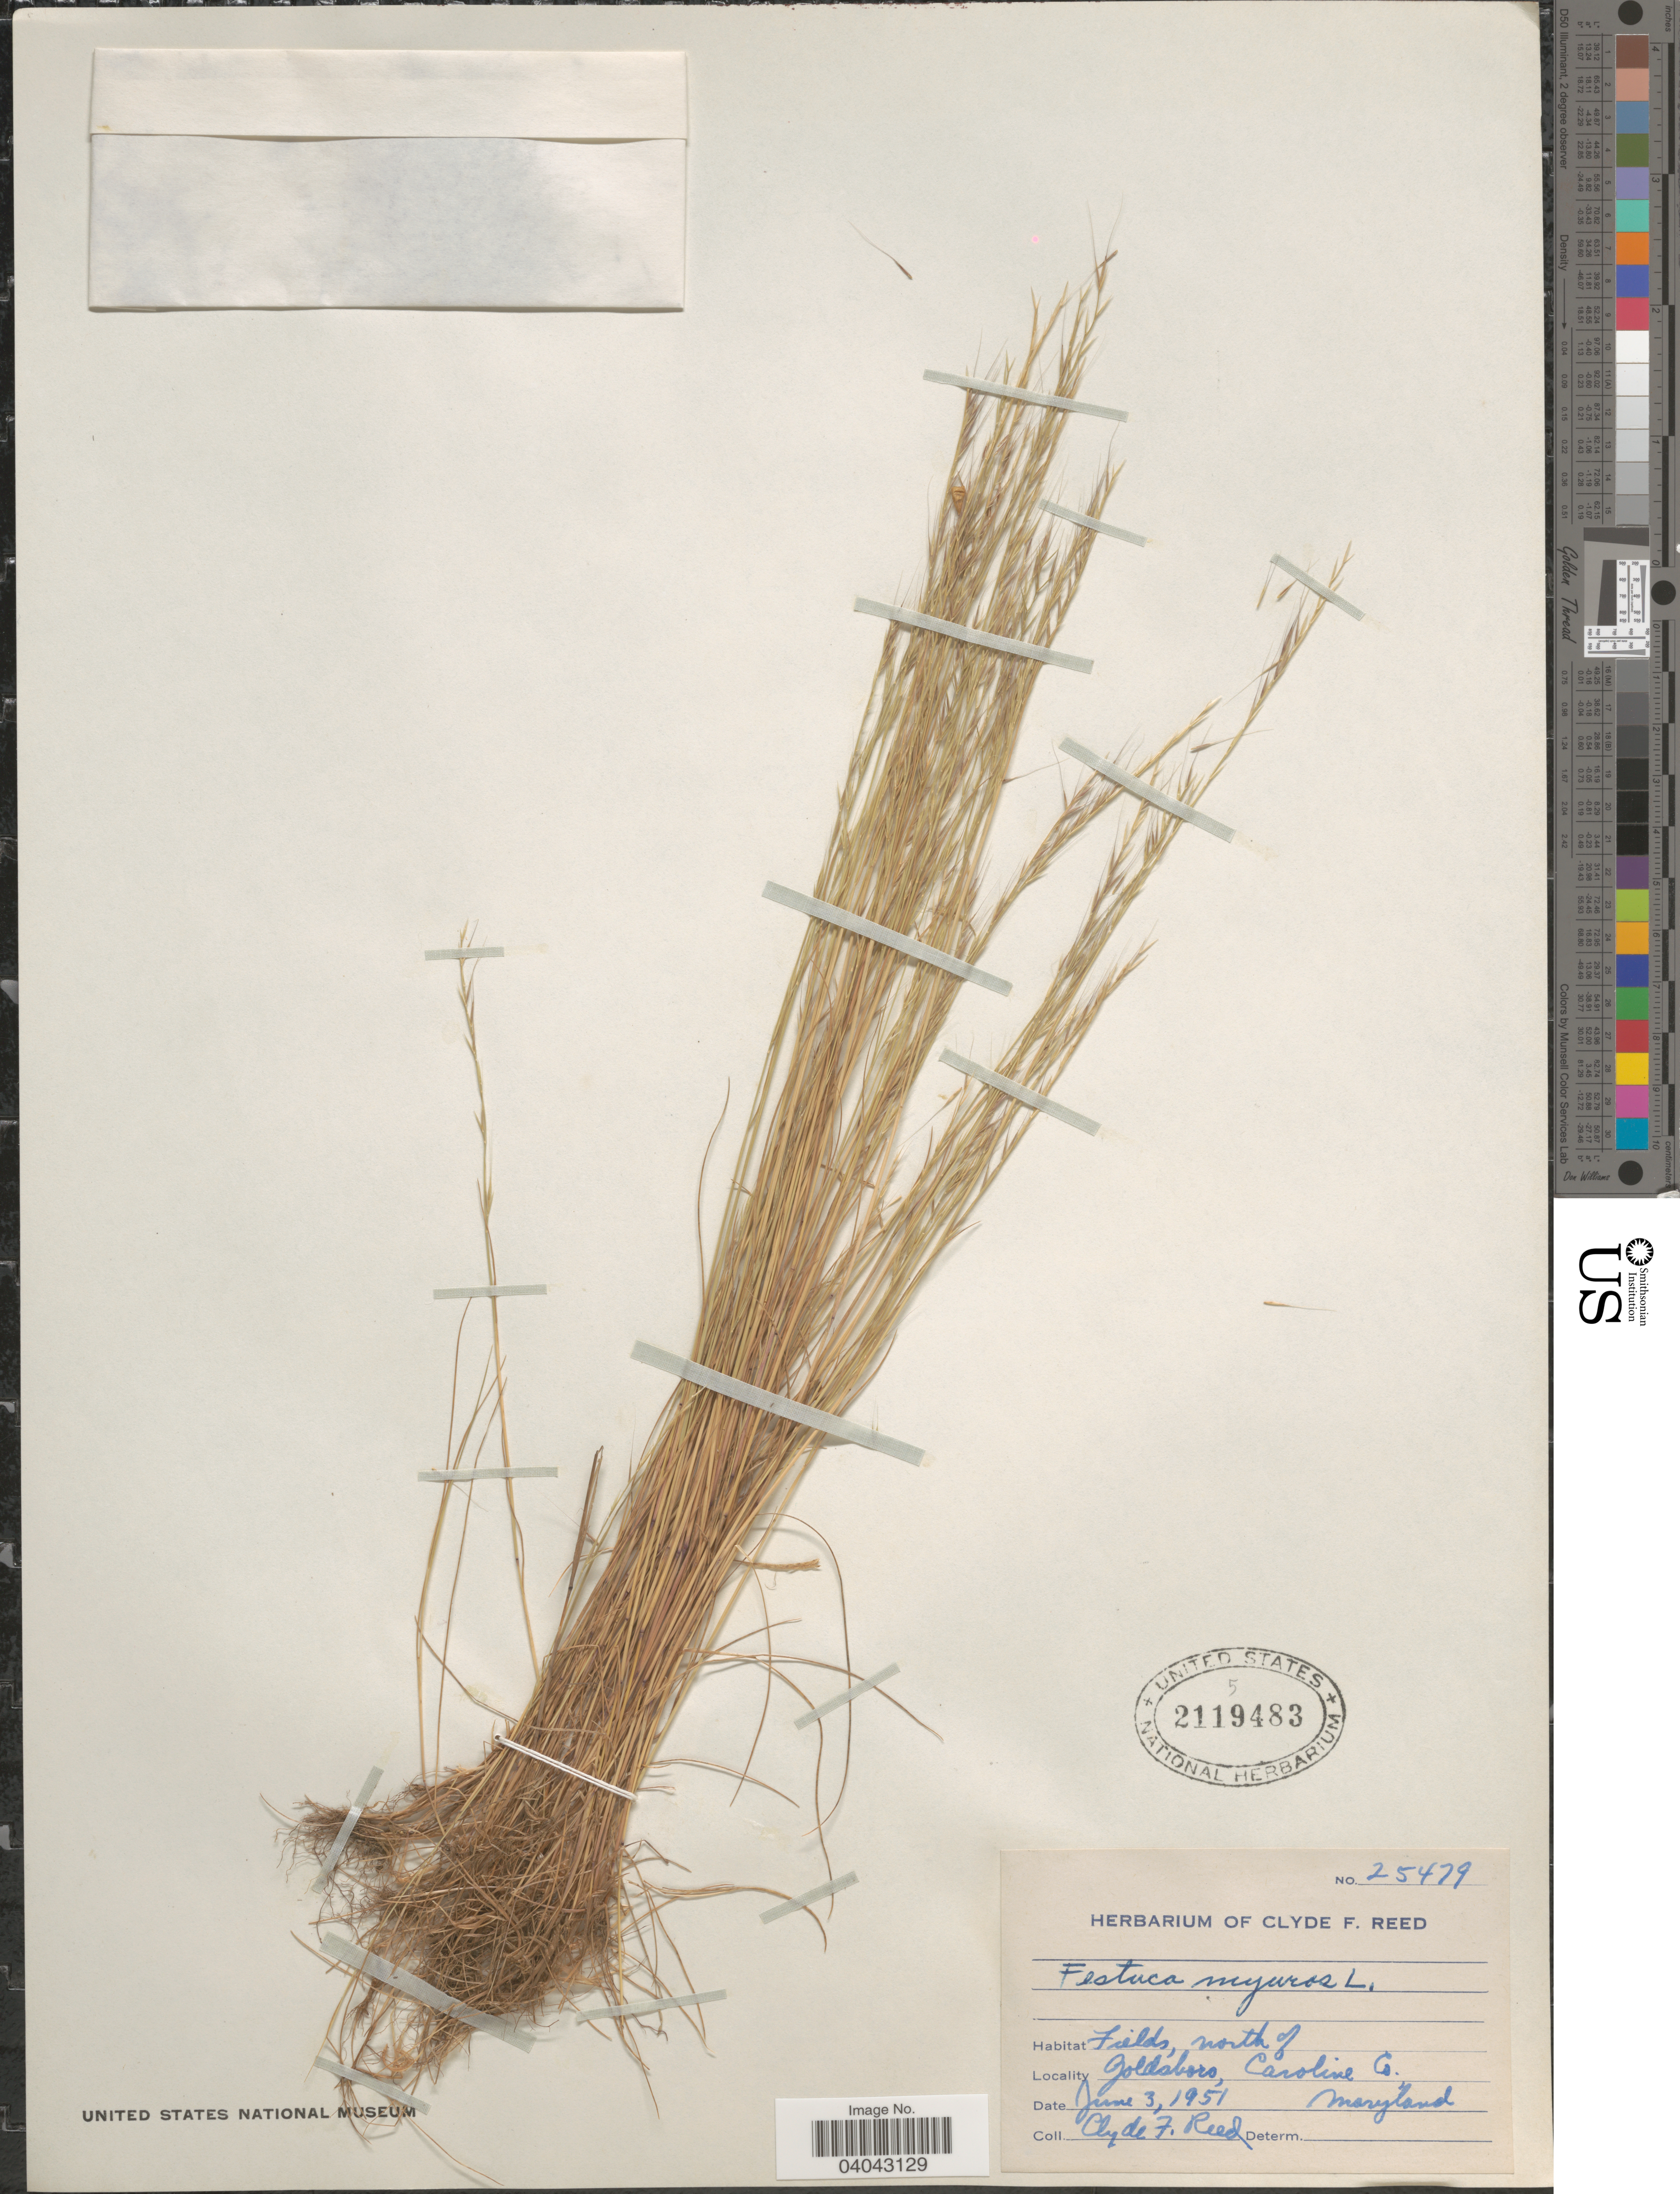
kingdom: Plantae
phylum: Tracheophyta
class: Liliopsida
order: Poales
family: Poaceae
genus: Festuca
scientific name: Festuca myuros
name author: L.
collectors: C. F. Reed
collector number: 25479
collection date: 1951-06-03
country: United States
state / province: Maryland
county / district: Caroline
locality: Fields, north of Goldsboro, Caroline Co.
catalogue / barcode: US 2119483